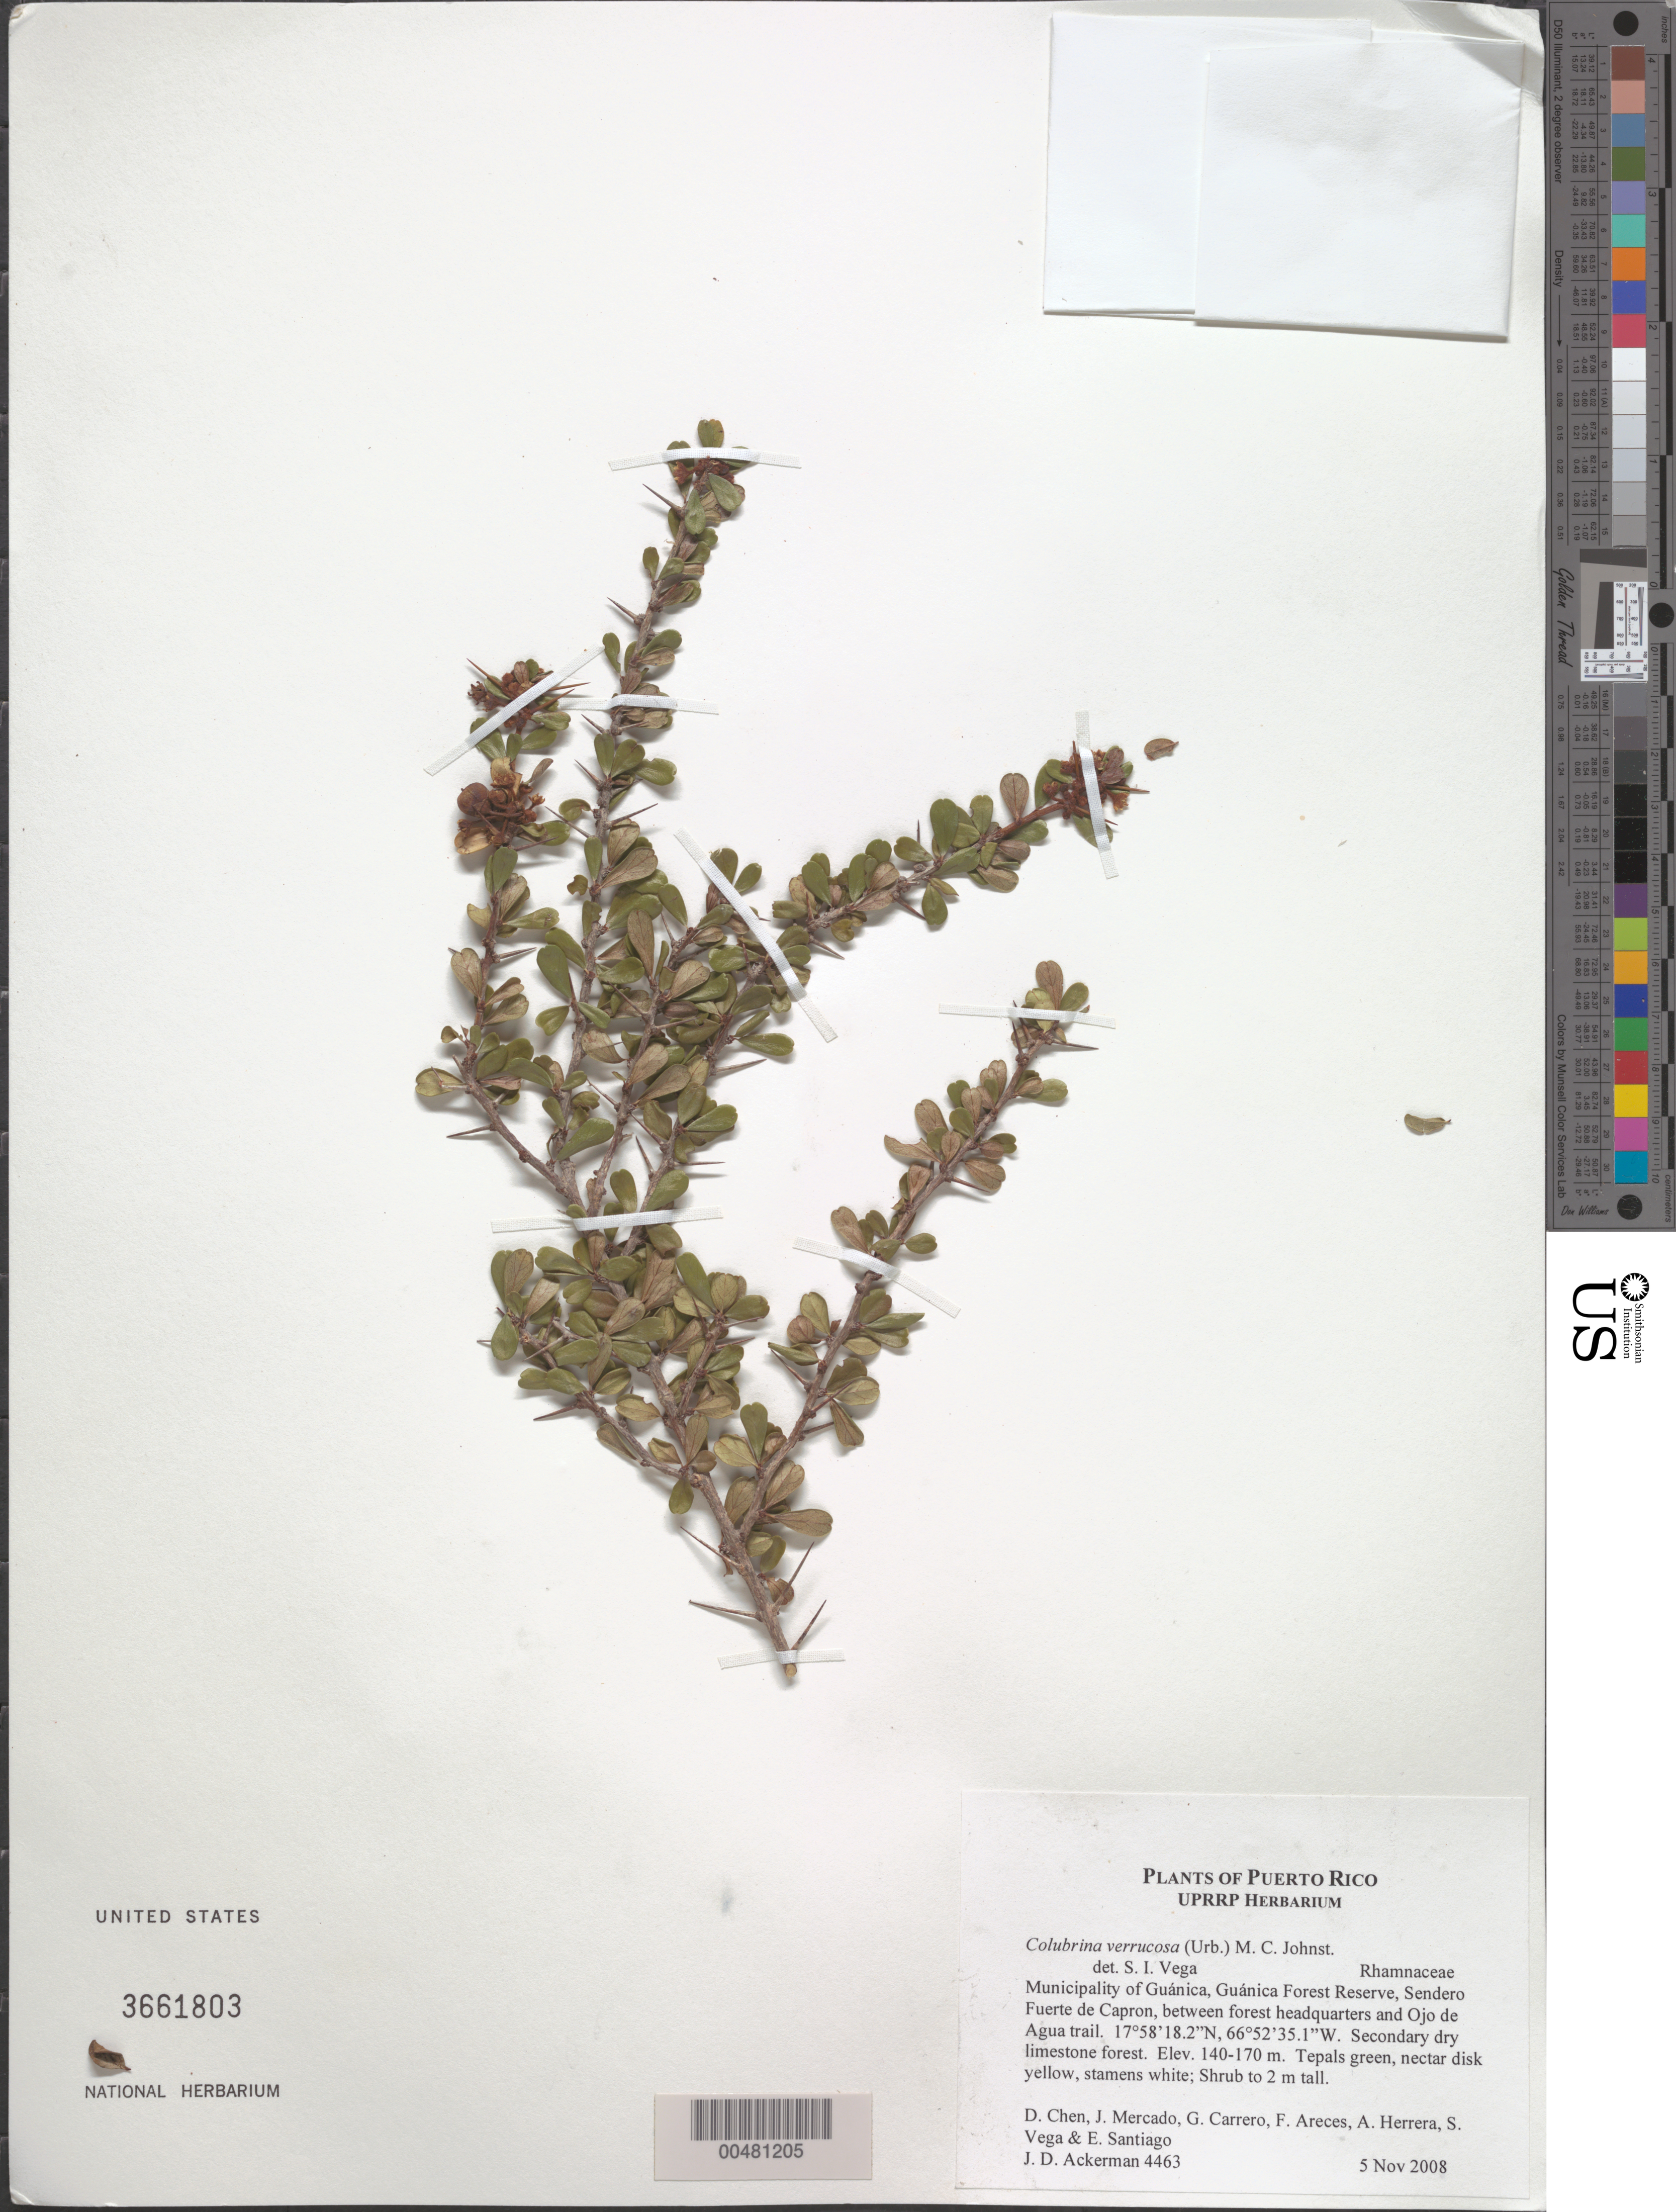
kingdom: Plantae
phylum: Tracheophyta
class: Magnoliopsida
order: Rosales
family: Rhamnaceae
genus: Colubrina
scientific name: Colubrina verrucosa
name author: (Urb.) M.C. Johnst.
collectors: J. D. Ackerman, E. Santiago & UPR Plant Taxonomy Class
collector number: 4463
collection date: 2008-11-05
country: Puerto Rico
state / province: Guánica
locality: Guánica Forest Reserve, Sendero Fuerte de Capron, between forest headquarters and Ojo de Agua trail.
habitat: Secondary dry limestone forest.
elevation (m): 140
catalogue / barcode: US 3661803